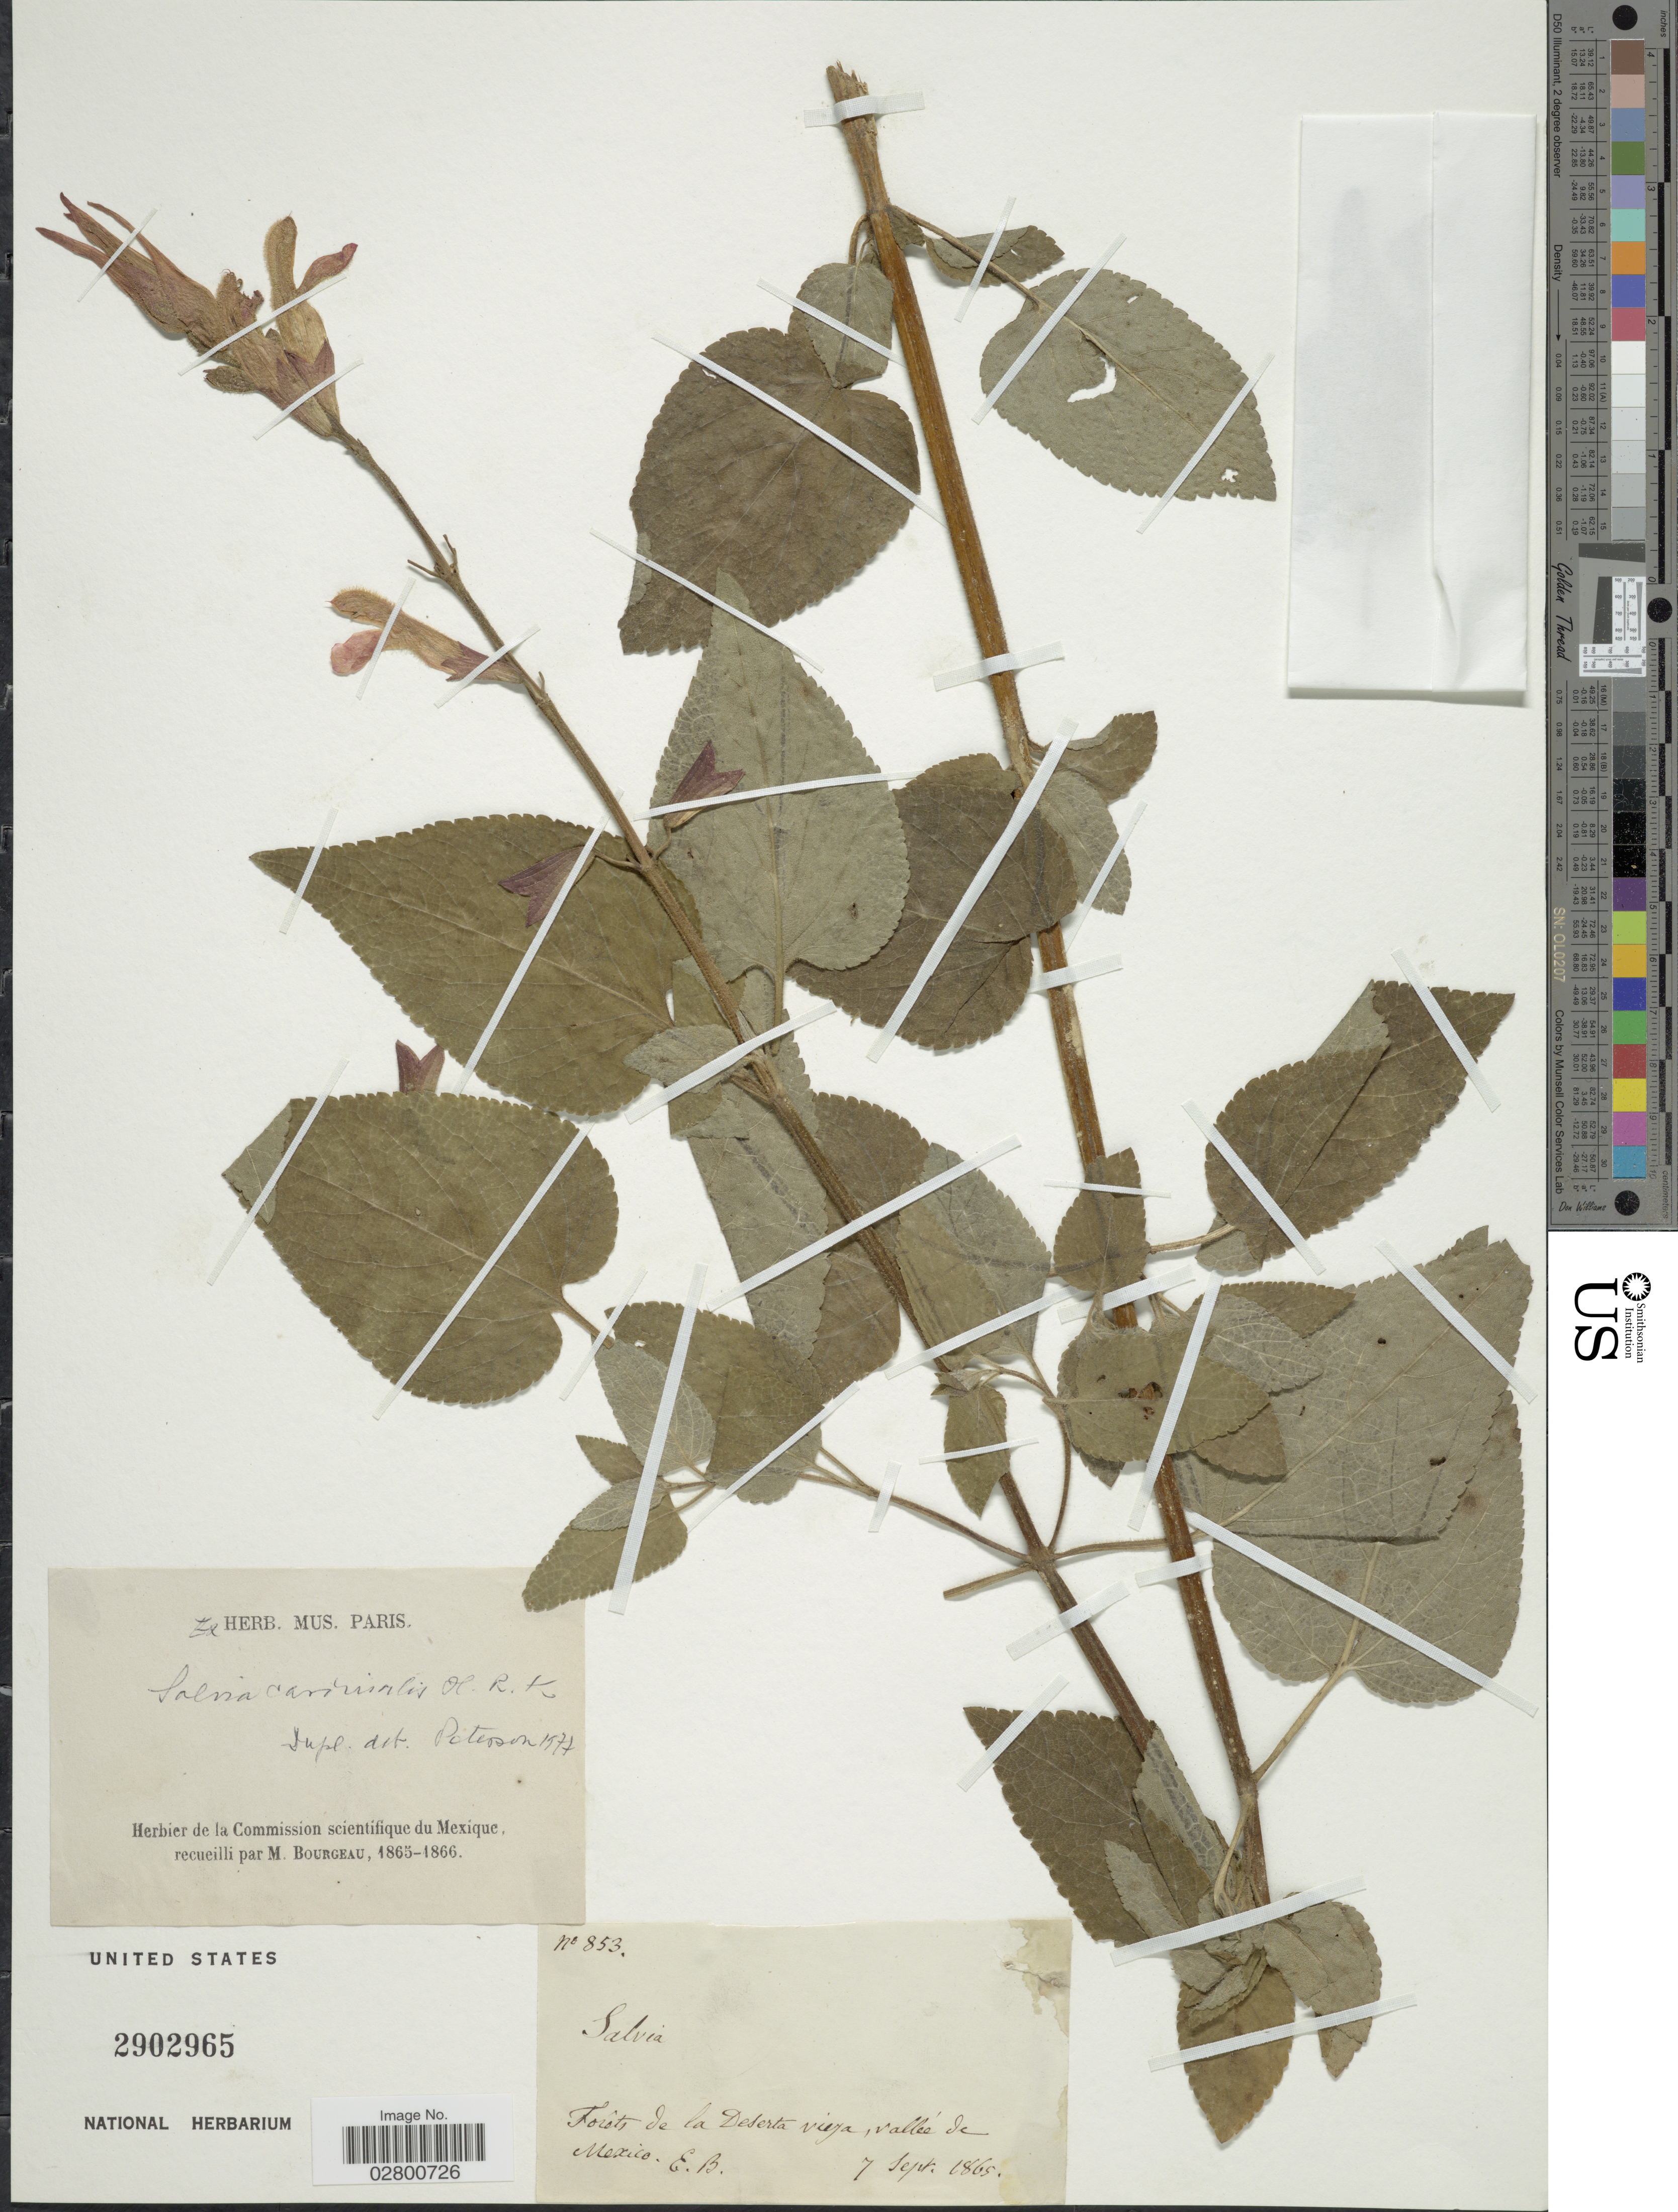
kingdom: Plantae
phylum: Tracheophyta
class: Magnoliopsida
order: Lamiales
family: Lamiaceae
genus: Salvia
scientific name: Salvia cardinalis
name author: Kunth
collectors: E. Bourgeau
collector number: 853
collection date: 1865-09-07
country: Mexico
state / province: México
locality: Forêts de la Deserta vieja, vallée de Mexico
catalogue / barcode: US 2902965